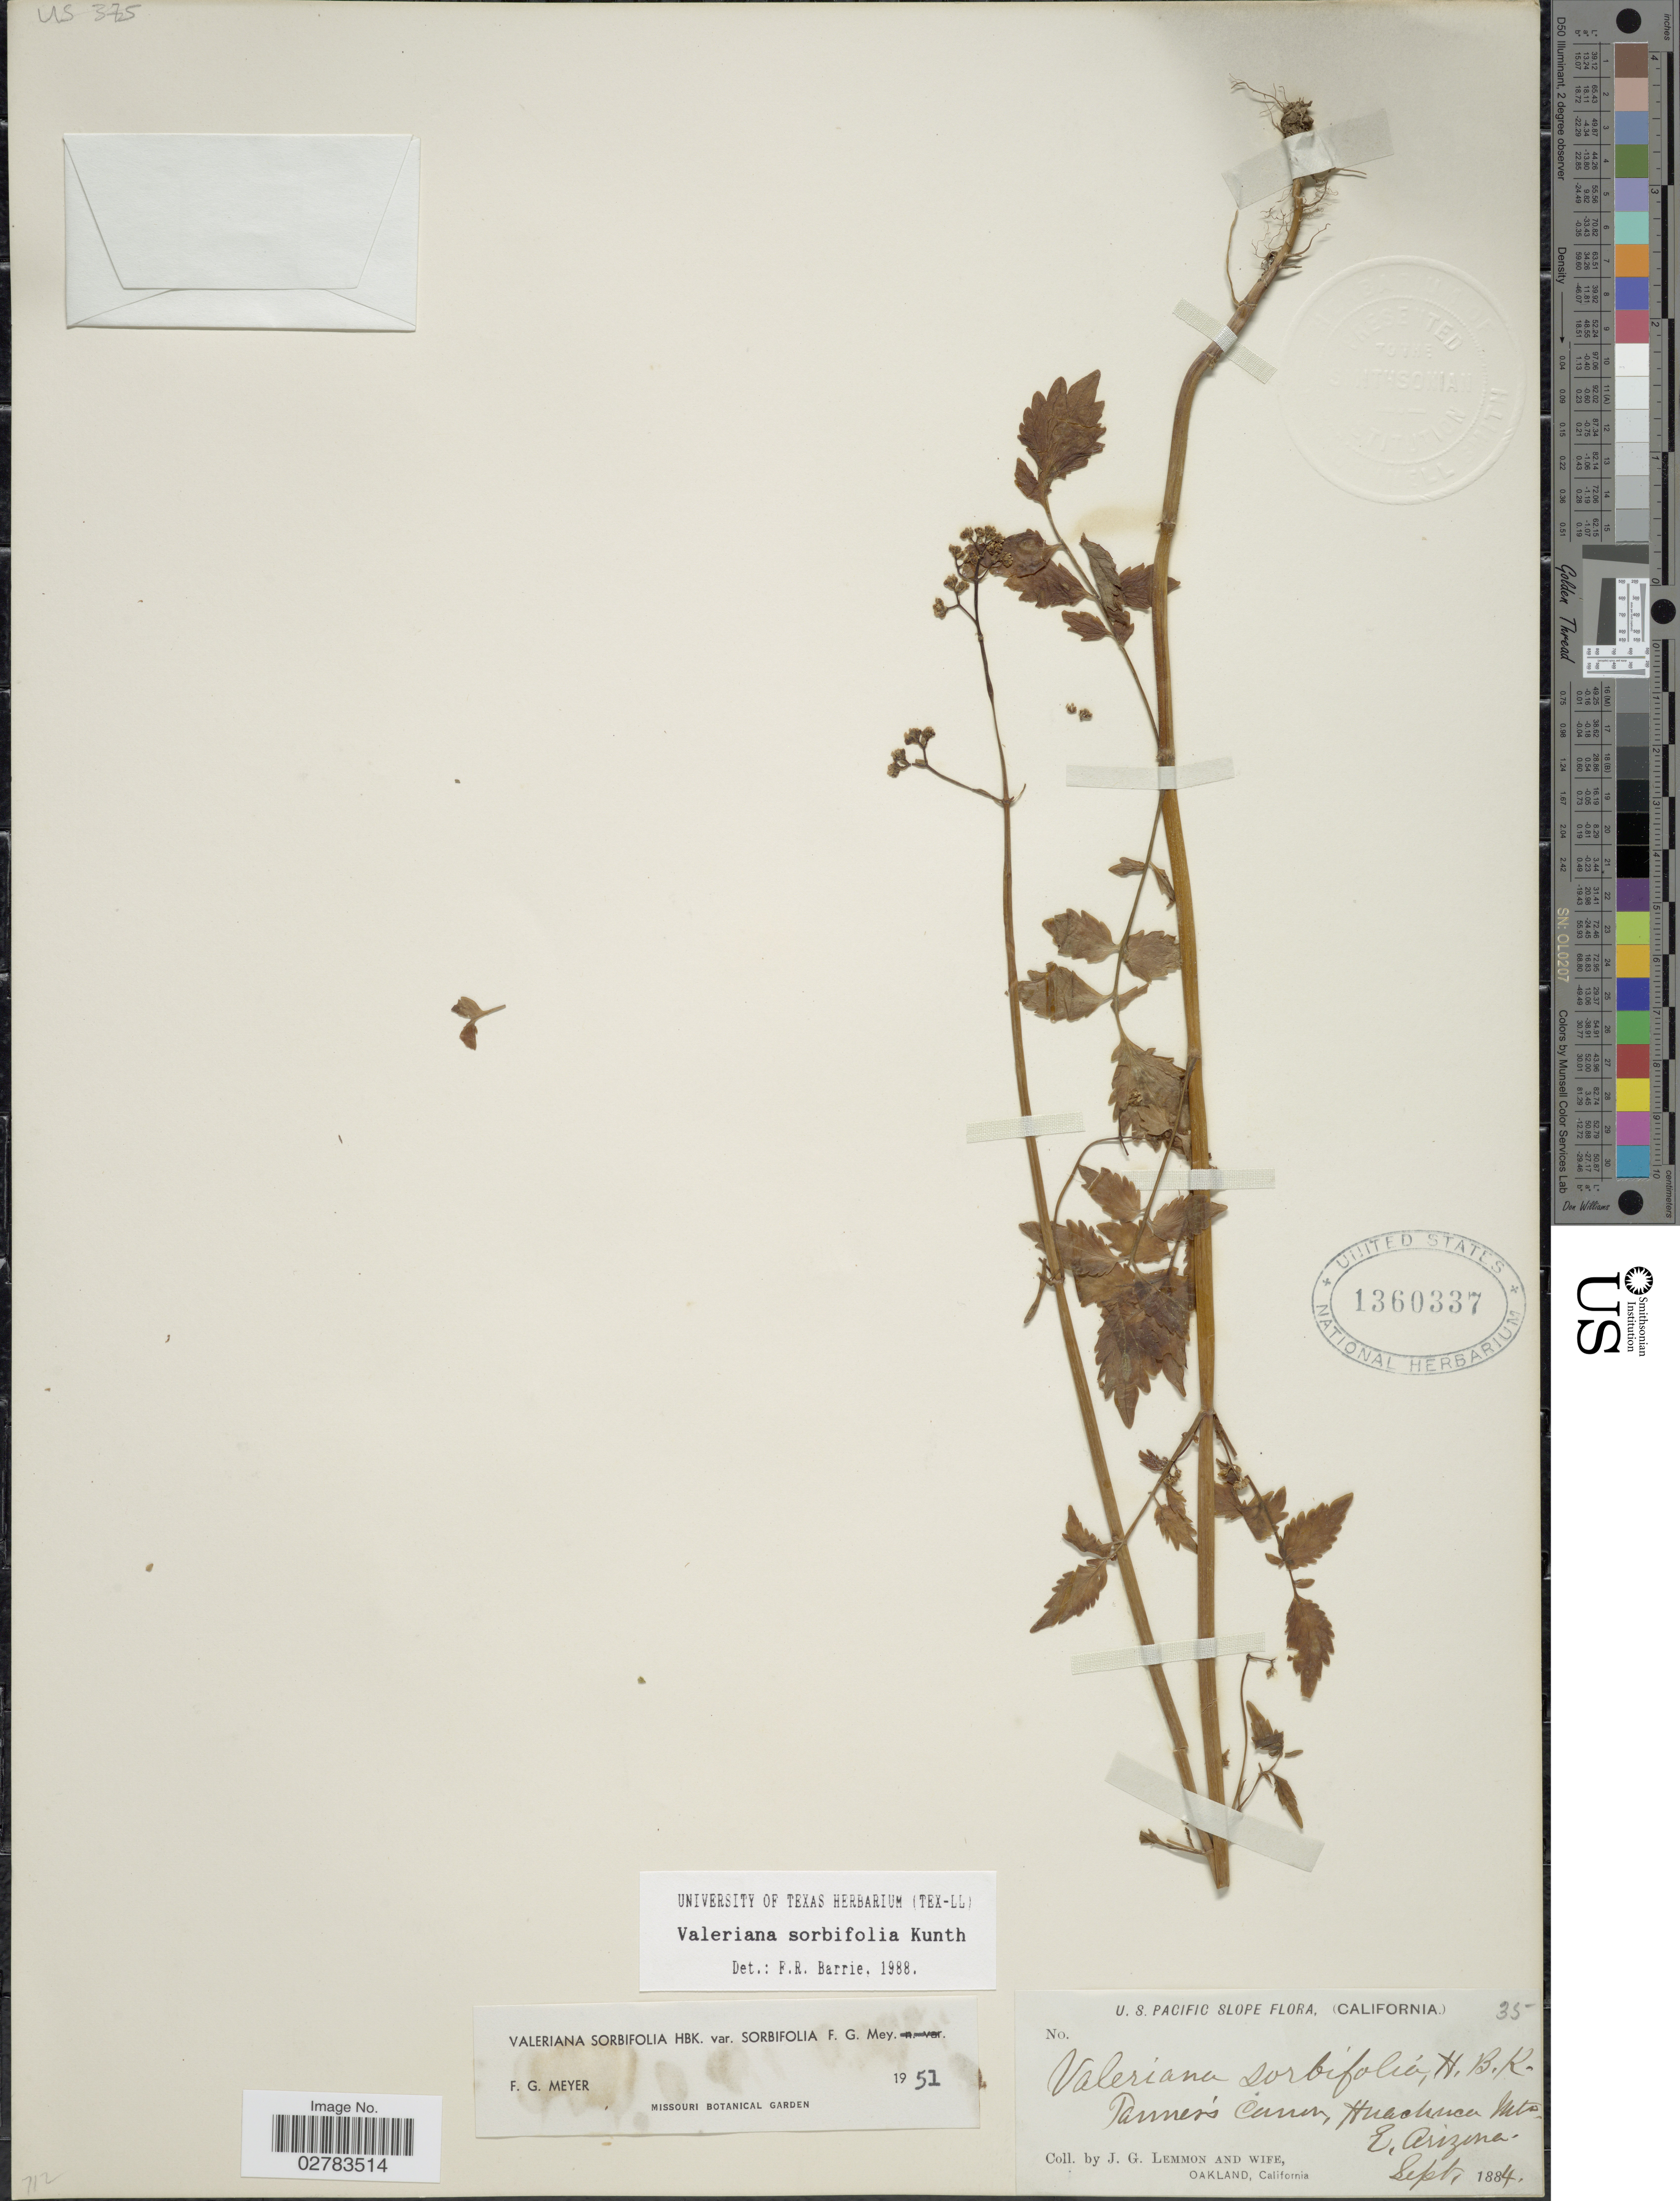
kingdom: Plantae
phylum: Tracheophyta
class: Magnoliopsida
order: Dipsacales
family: Caprifoliaceae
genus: Valeriana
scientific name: Valeriana sorbifolia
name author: Kunth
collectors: J. Lemmon & Mrs. J. G. Lemmon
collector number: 35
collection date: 1884-09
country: United States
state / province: Arizona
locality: Tanner's Cañon, Huachuca Mts., E. Arizona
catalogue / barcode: US 1360337